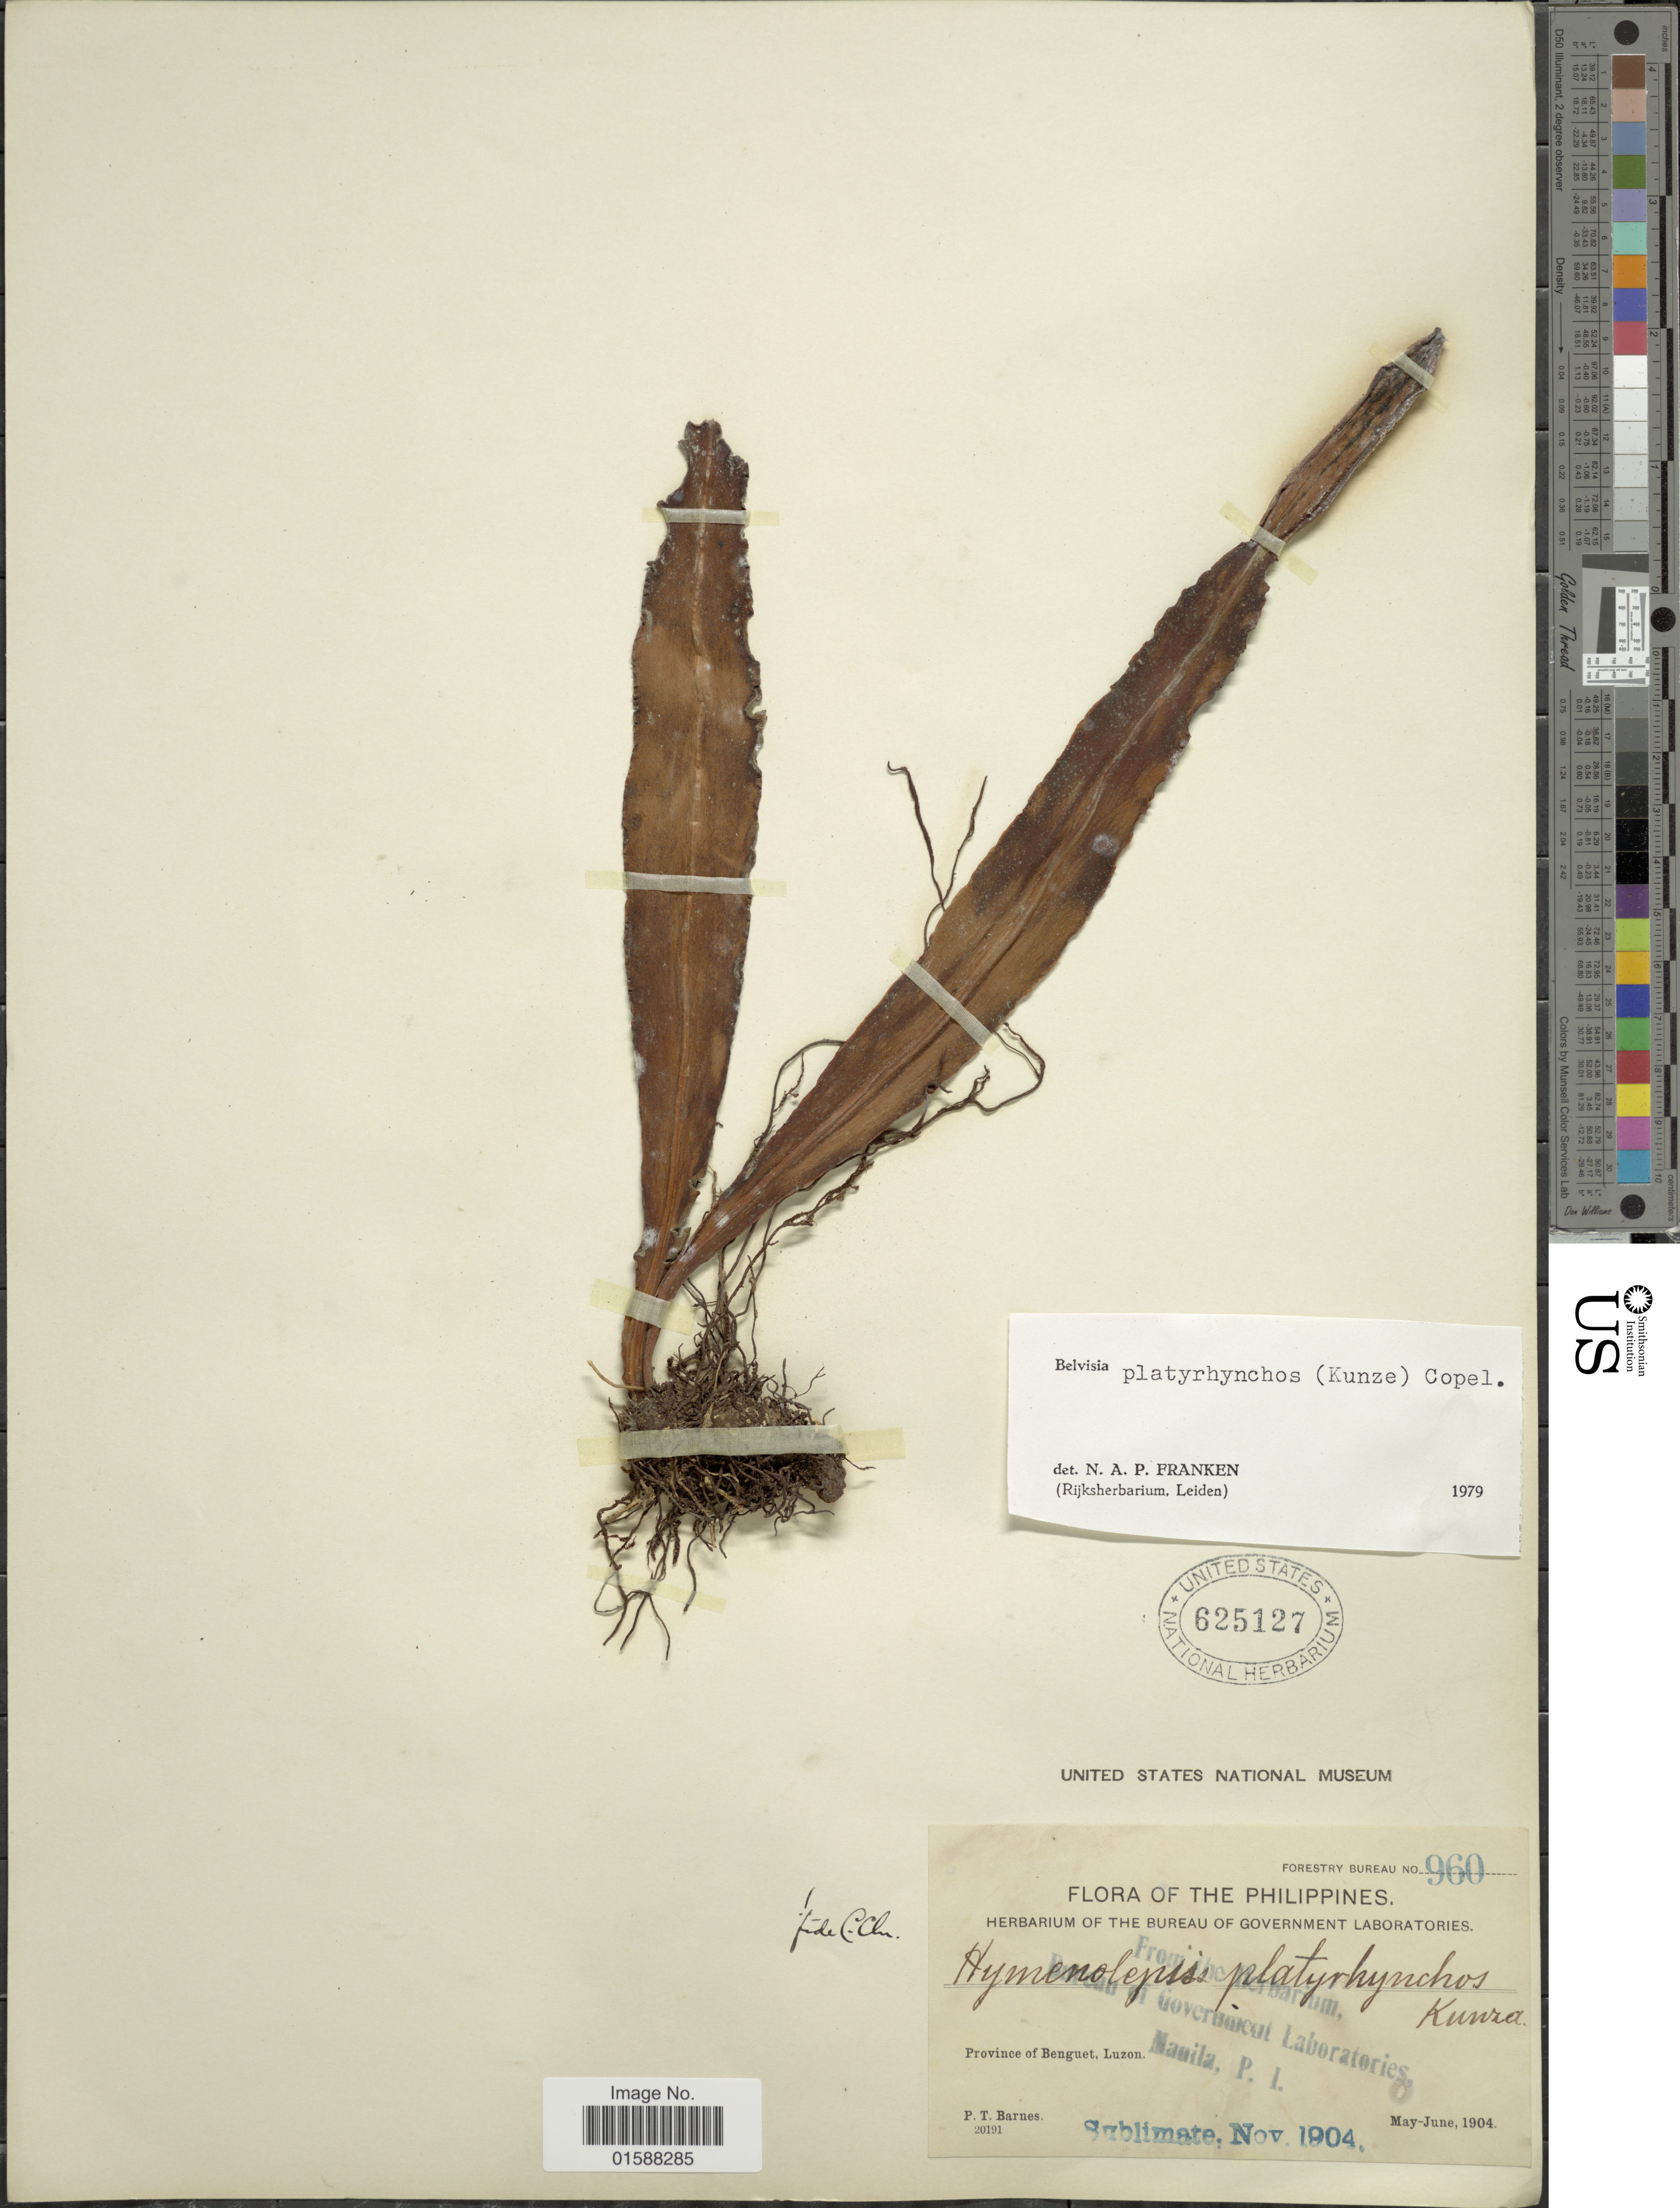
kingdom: Plantae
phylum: Tracheophyta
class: Polypodiopsida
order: Polypodiales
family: Polypodiaceae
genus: Lepisorus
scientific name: Lepisorus platyrhynchos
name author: (J. Sm. ex Kunze) Li S. Wang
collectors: P. Barnes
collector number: Forestry Bureau 960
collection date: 1904-05/1904-06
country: Philippines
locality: Province of Benguet, Luzon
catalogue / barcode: US 625127